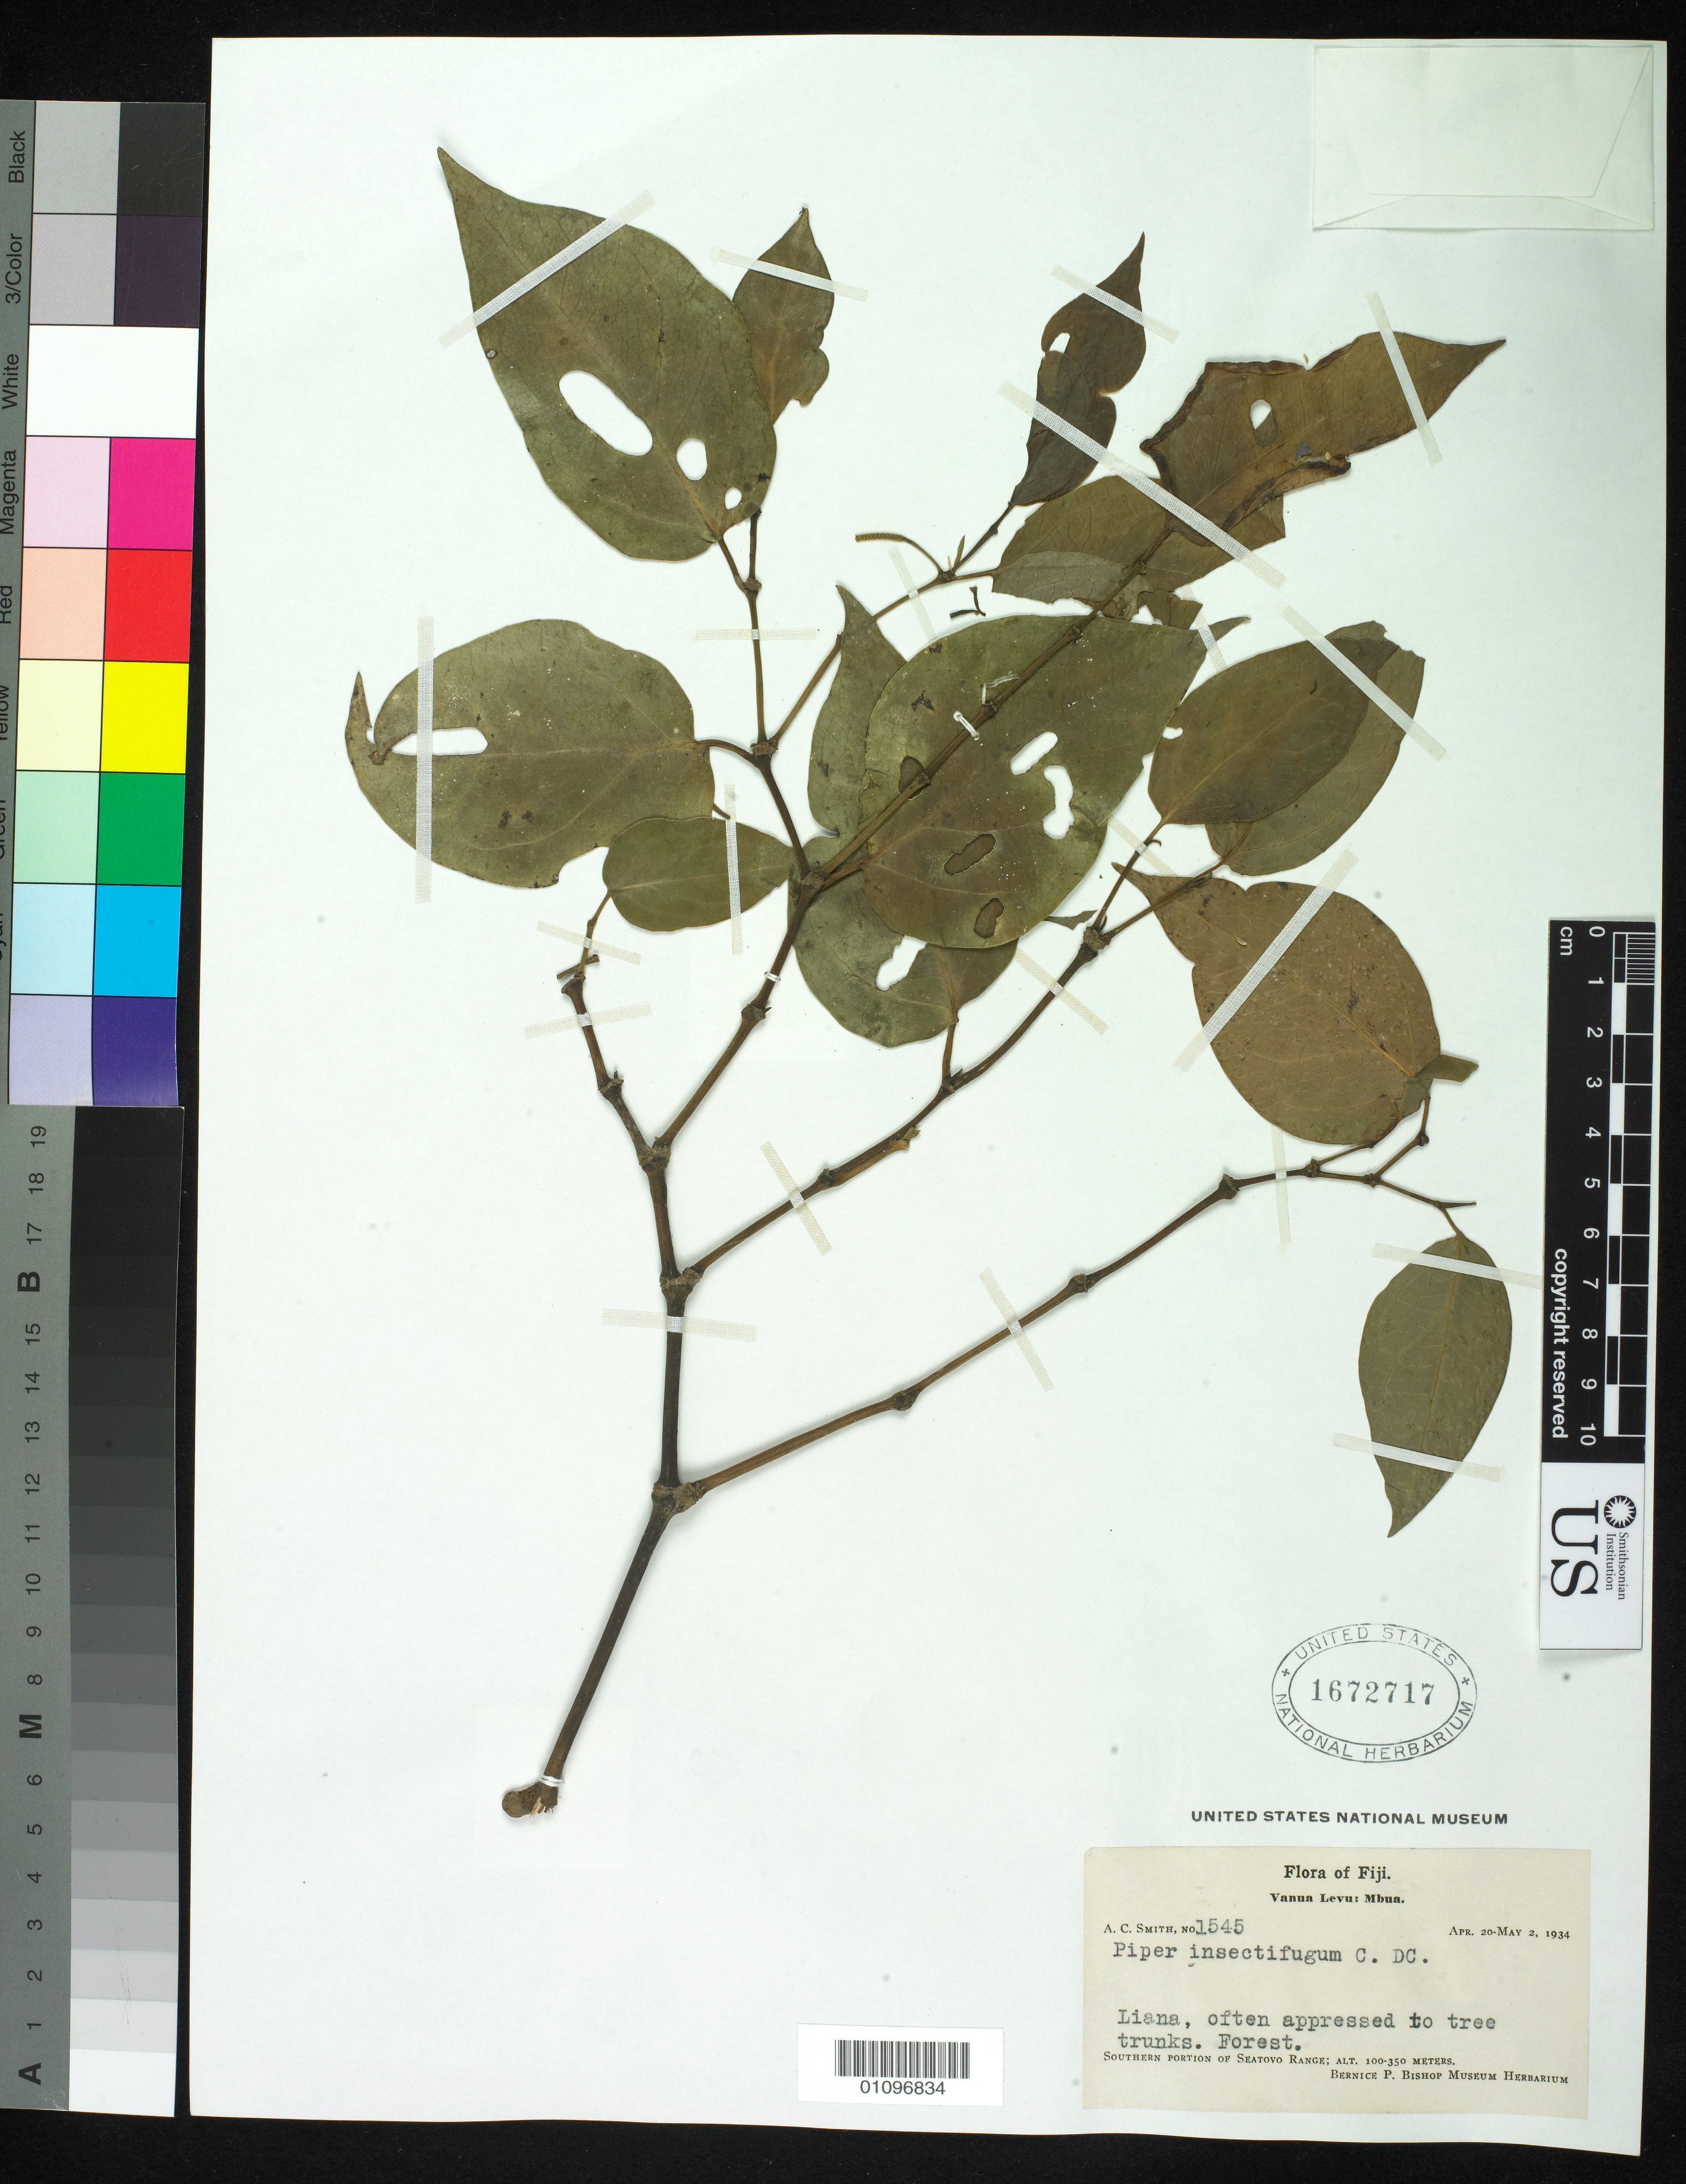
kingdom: Plantae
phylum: Tracheophyta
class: Magnoliopsida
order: Piperales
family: Piperaceae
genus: Piper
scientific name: Piper insectifugum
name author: C. DC.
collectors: A. C. Smith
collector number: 1545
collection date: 1934-04-20/1934-05-02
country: Fiji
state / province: Vanua Levu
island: Vanua Levu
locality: Mbua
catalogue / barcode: US 1672717